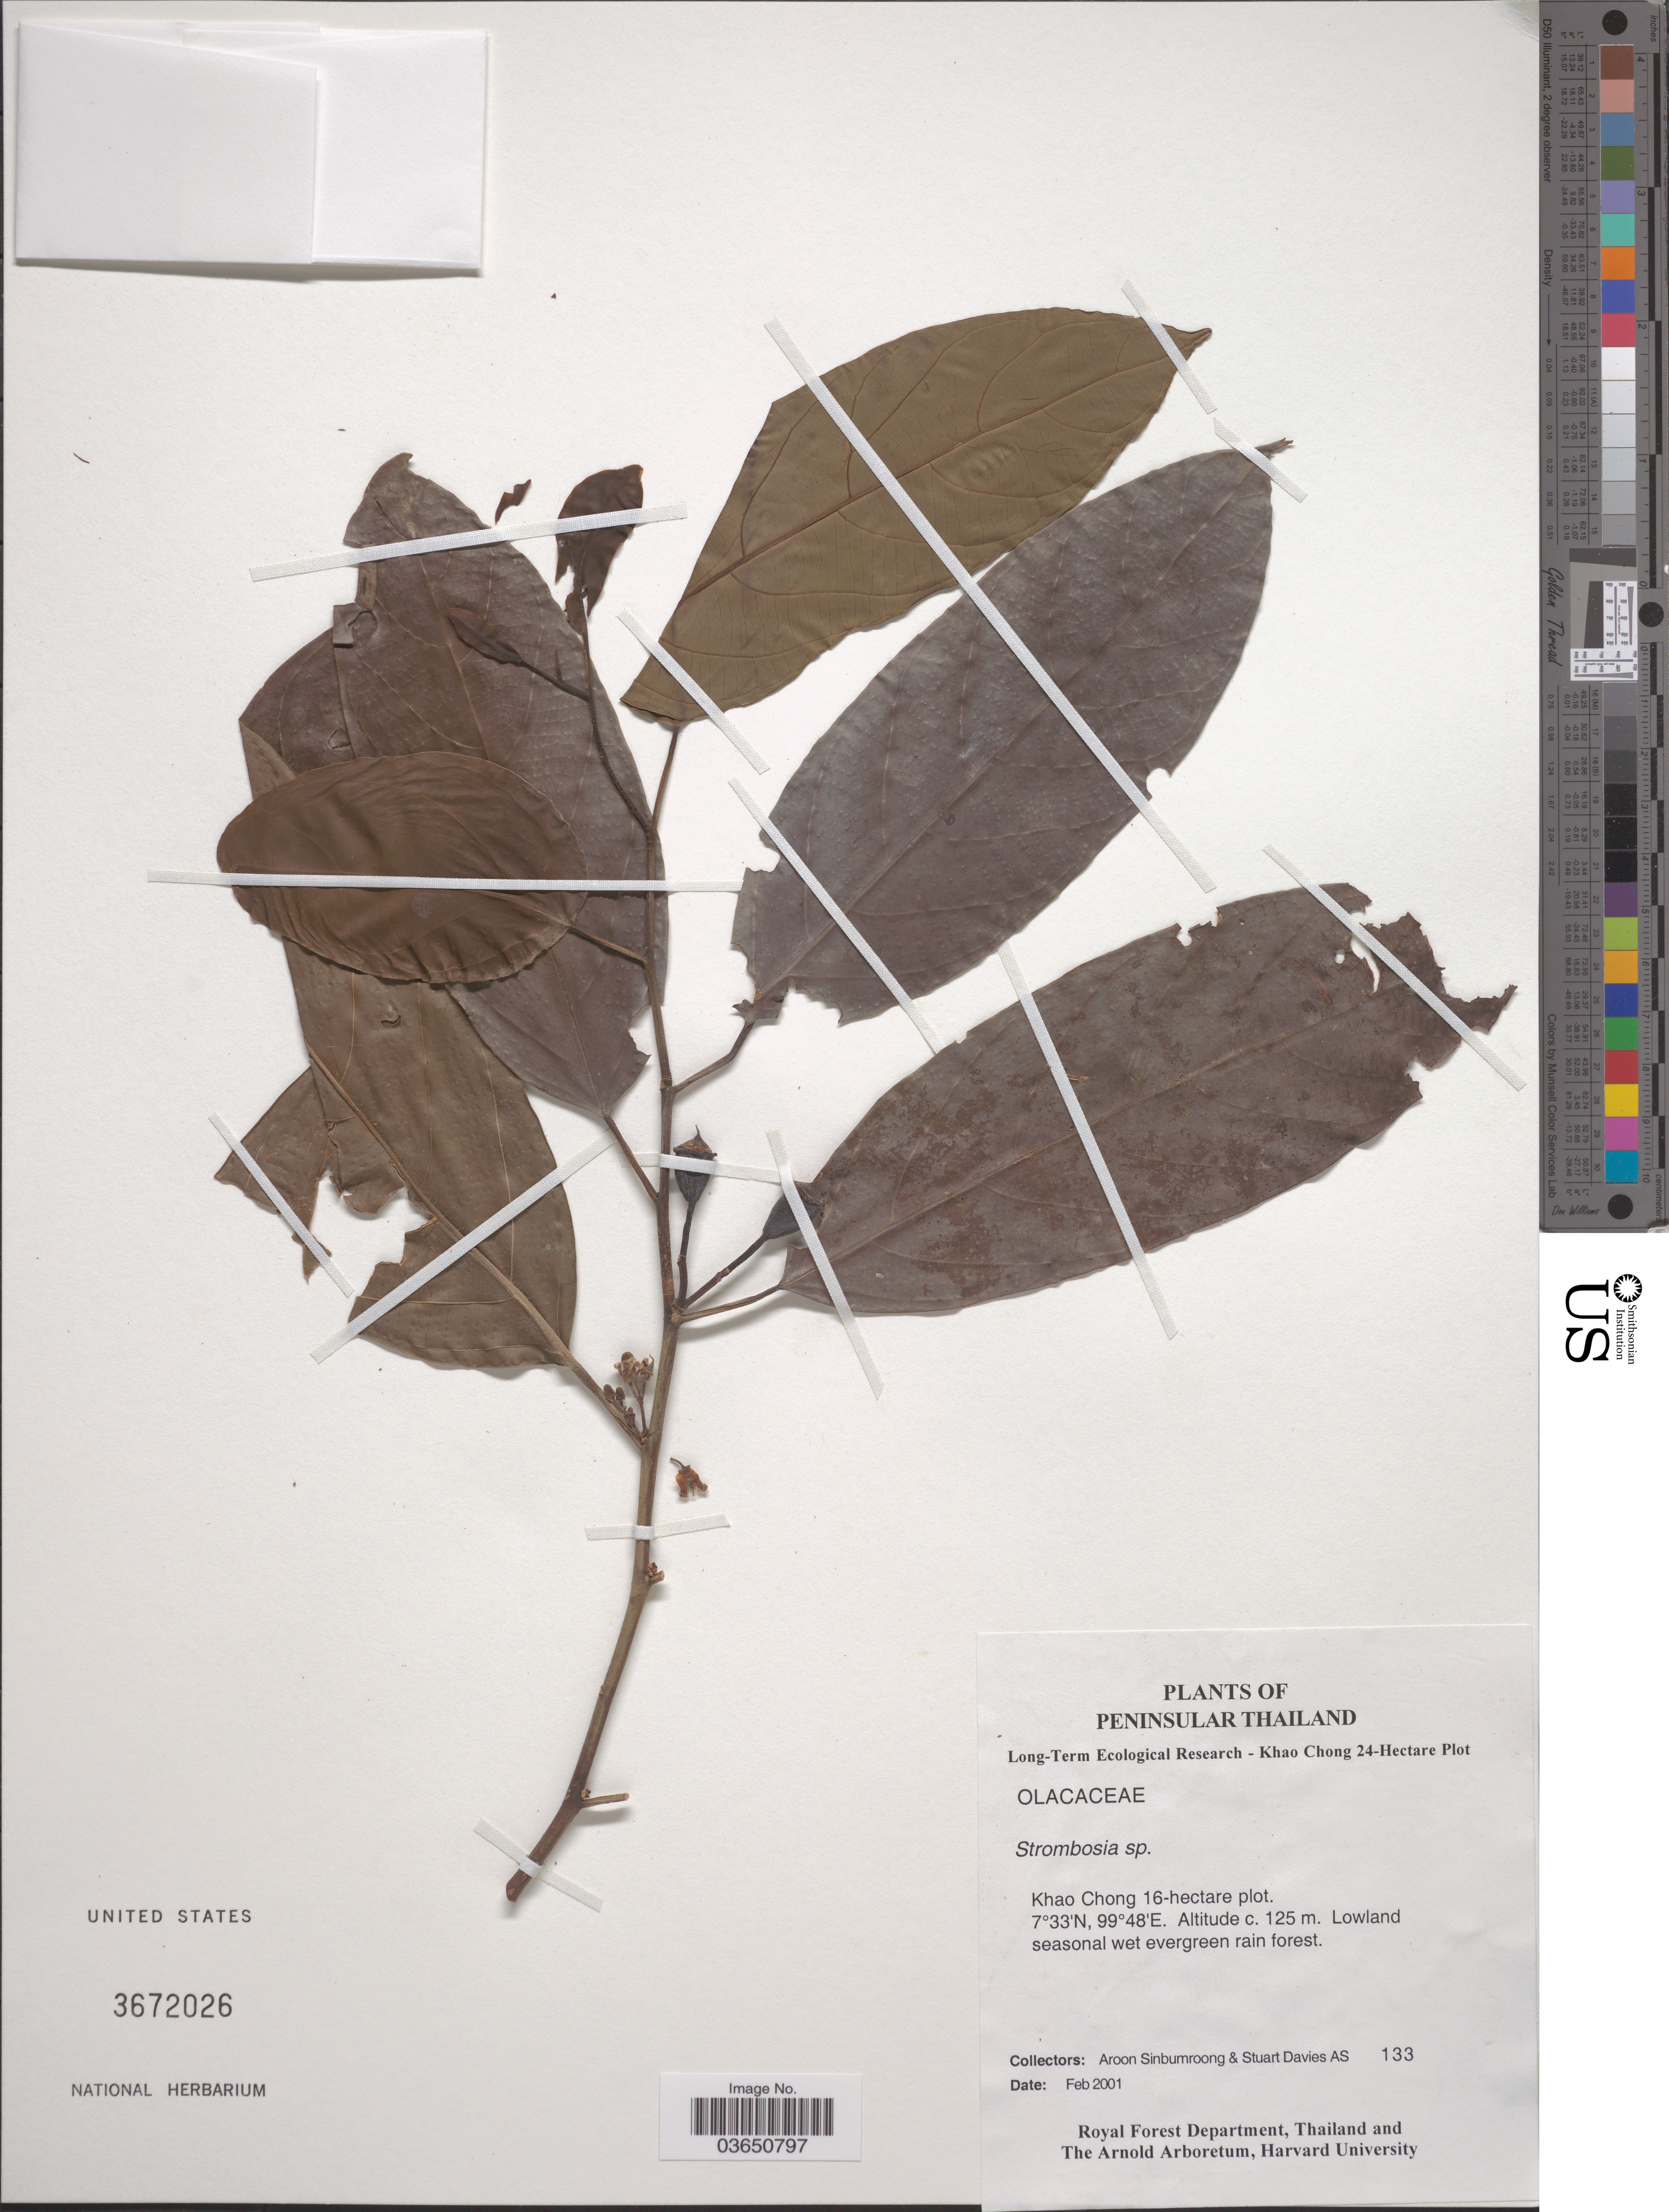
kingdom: Plantae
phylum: Tracheophyta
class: Magnoliopsida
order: Santalales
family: Strombosiaceae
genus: Strombosia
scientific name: Strombosia sp.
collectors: A. Sinbumroong & S. Davies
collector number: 133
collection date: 2001-02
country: Thailand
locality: Peninsular Thailand. Khao Chong 16-hectare plot.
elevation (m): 125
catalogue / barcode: US 3672026